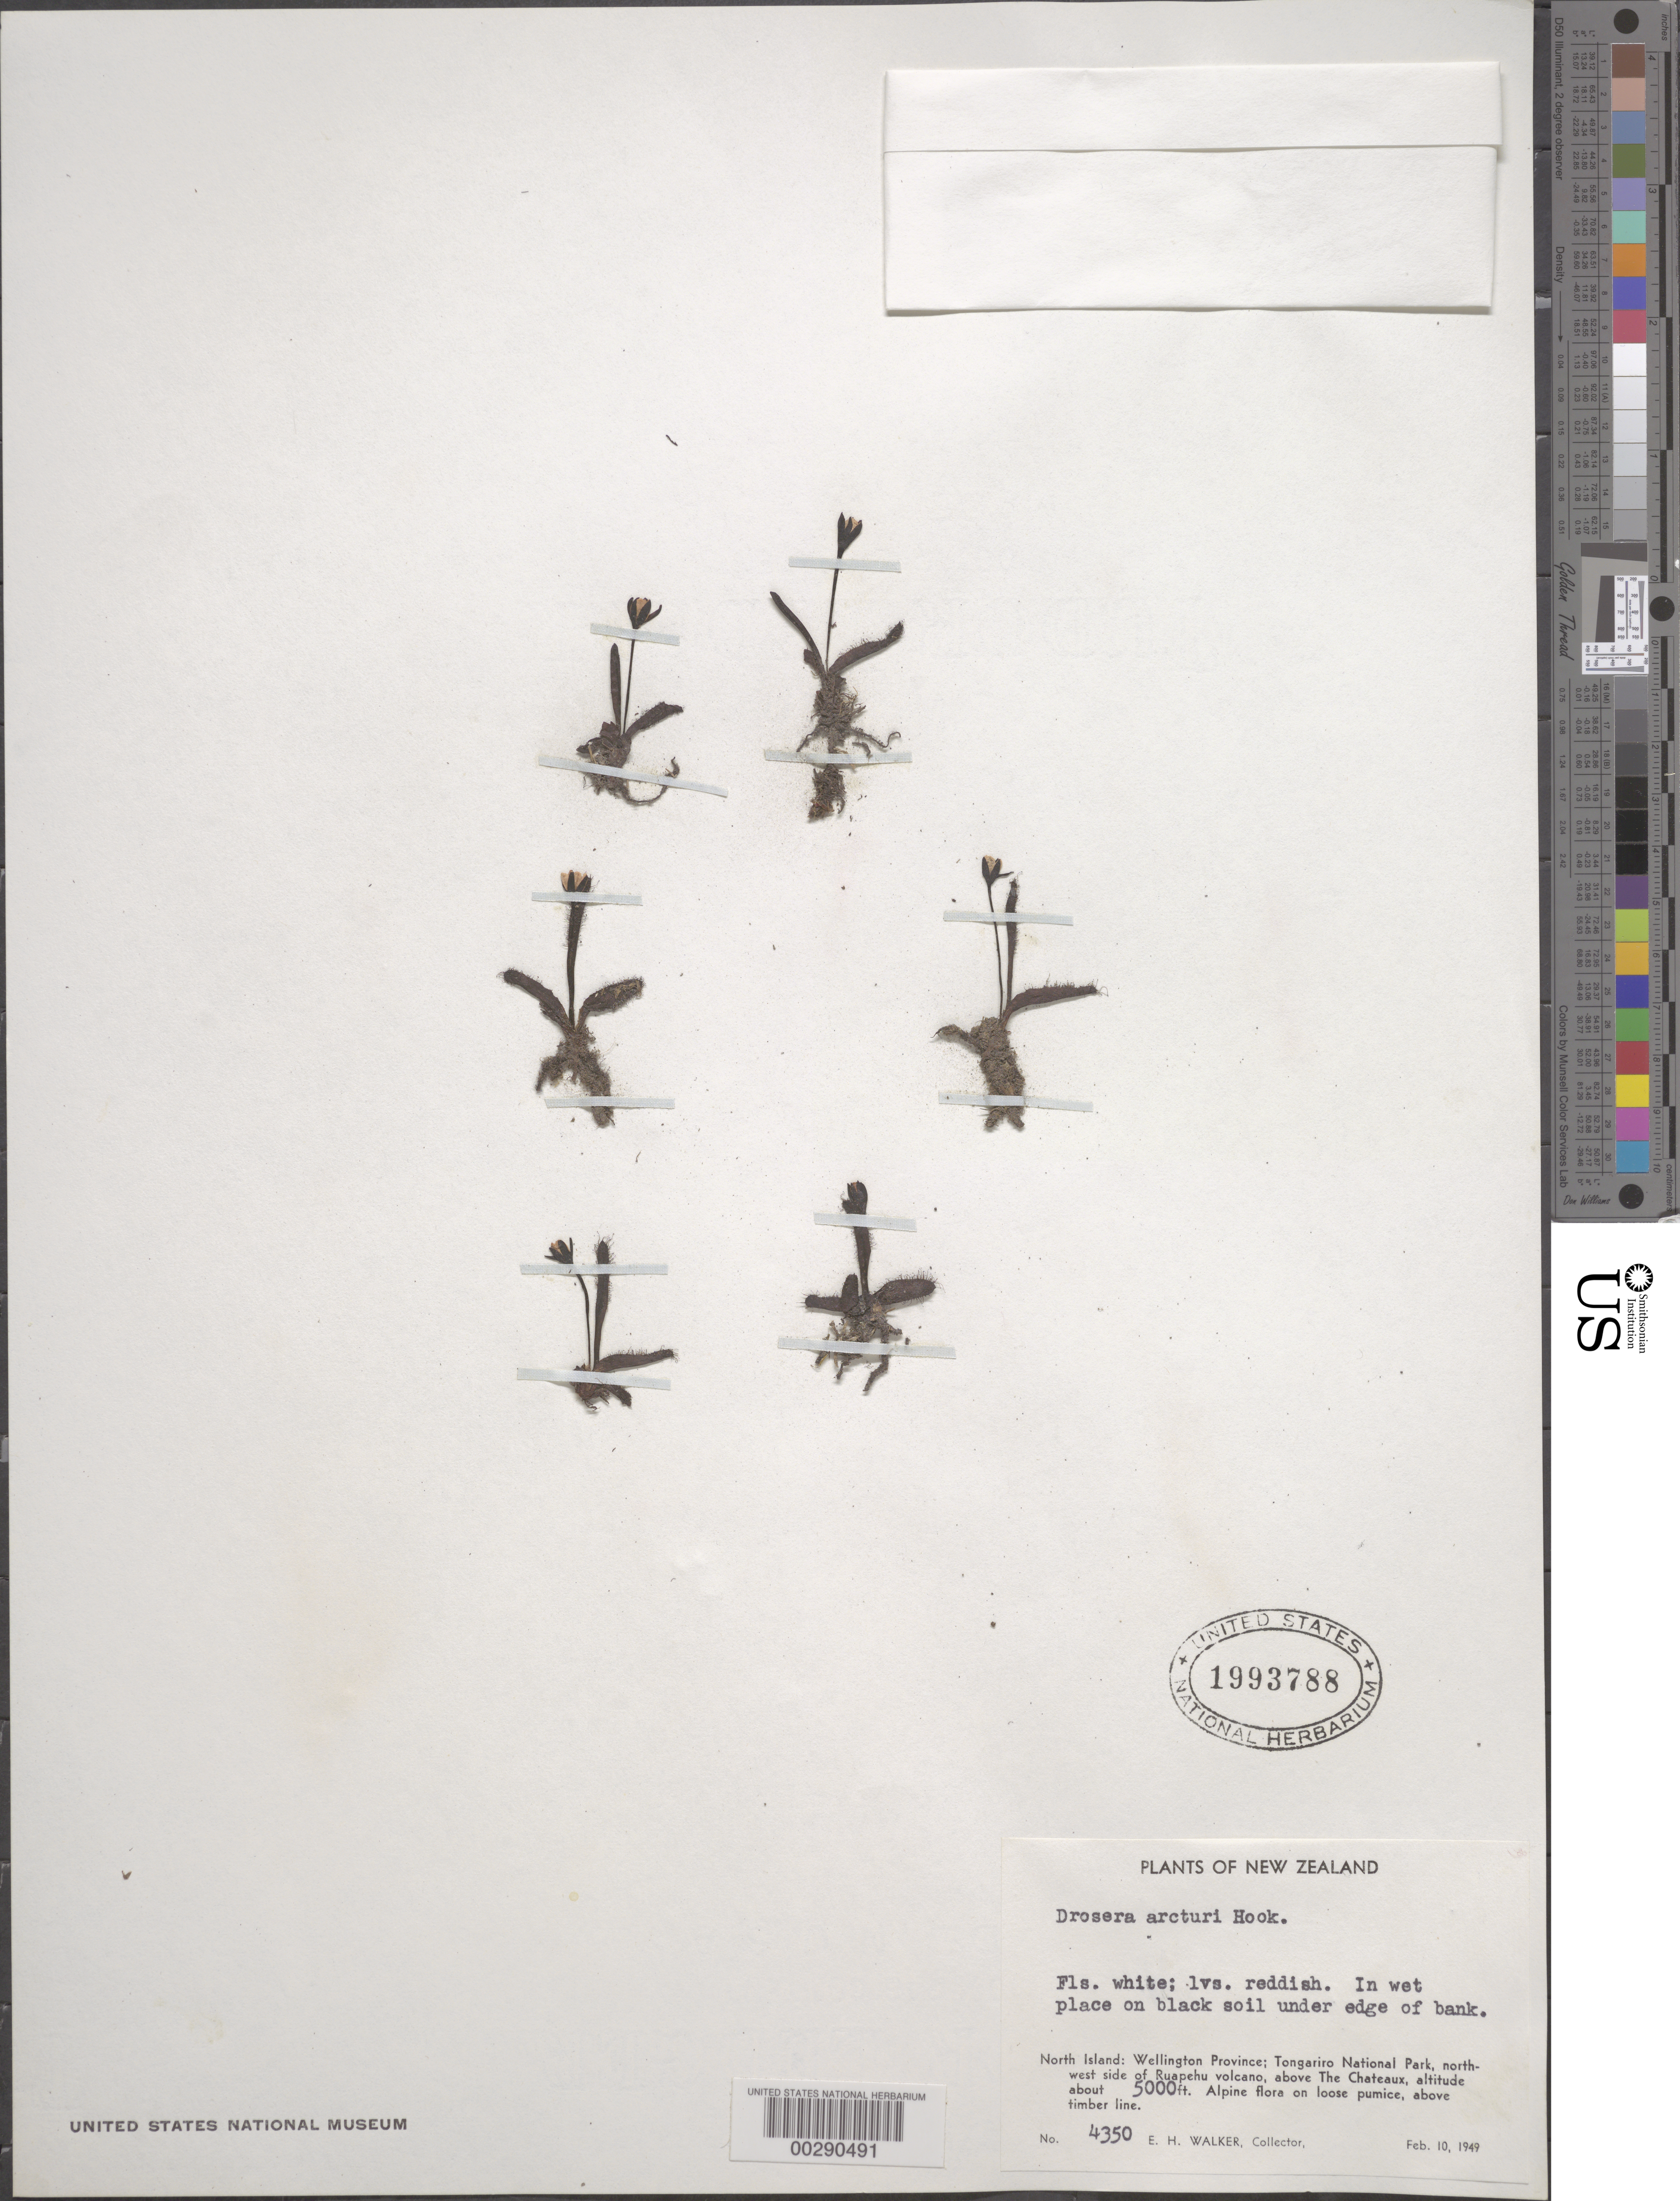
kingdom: Plantae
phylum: Tracheophyta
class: Magnoliopsida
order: Caryophyllales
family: Droseraceae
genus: Drosera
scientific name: Drosera arcturi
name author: Hook.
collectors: E. H. Walker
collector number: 4350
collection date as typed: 10 Feb 1949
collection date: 1949-02-10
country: New Zealand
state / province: Wellington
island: North Island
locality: Tongariro nat'l park, nw side ruapehu volcano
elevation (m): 1524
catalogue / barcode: US 1993788